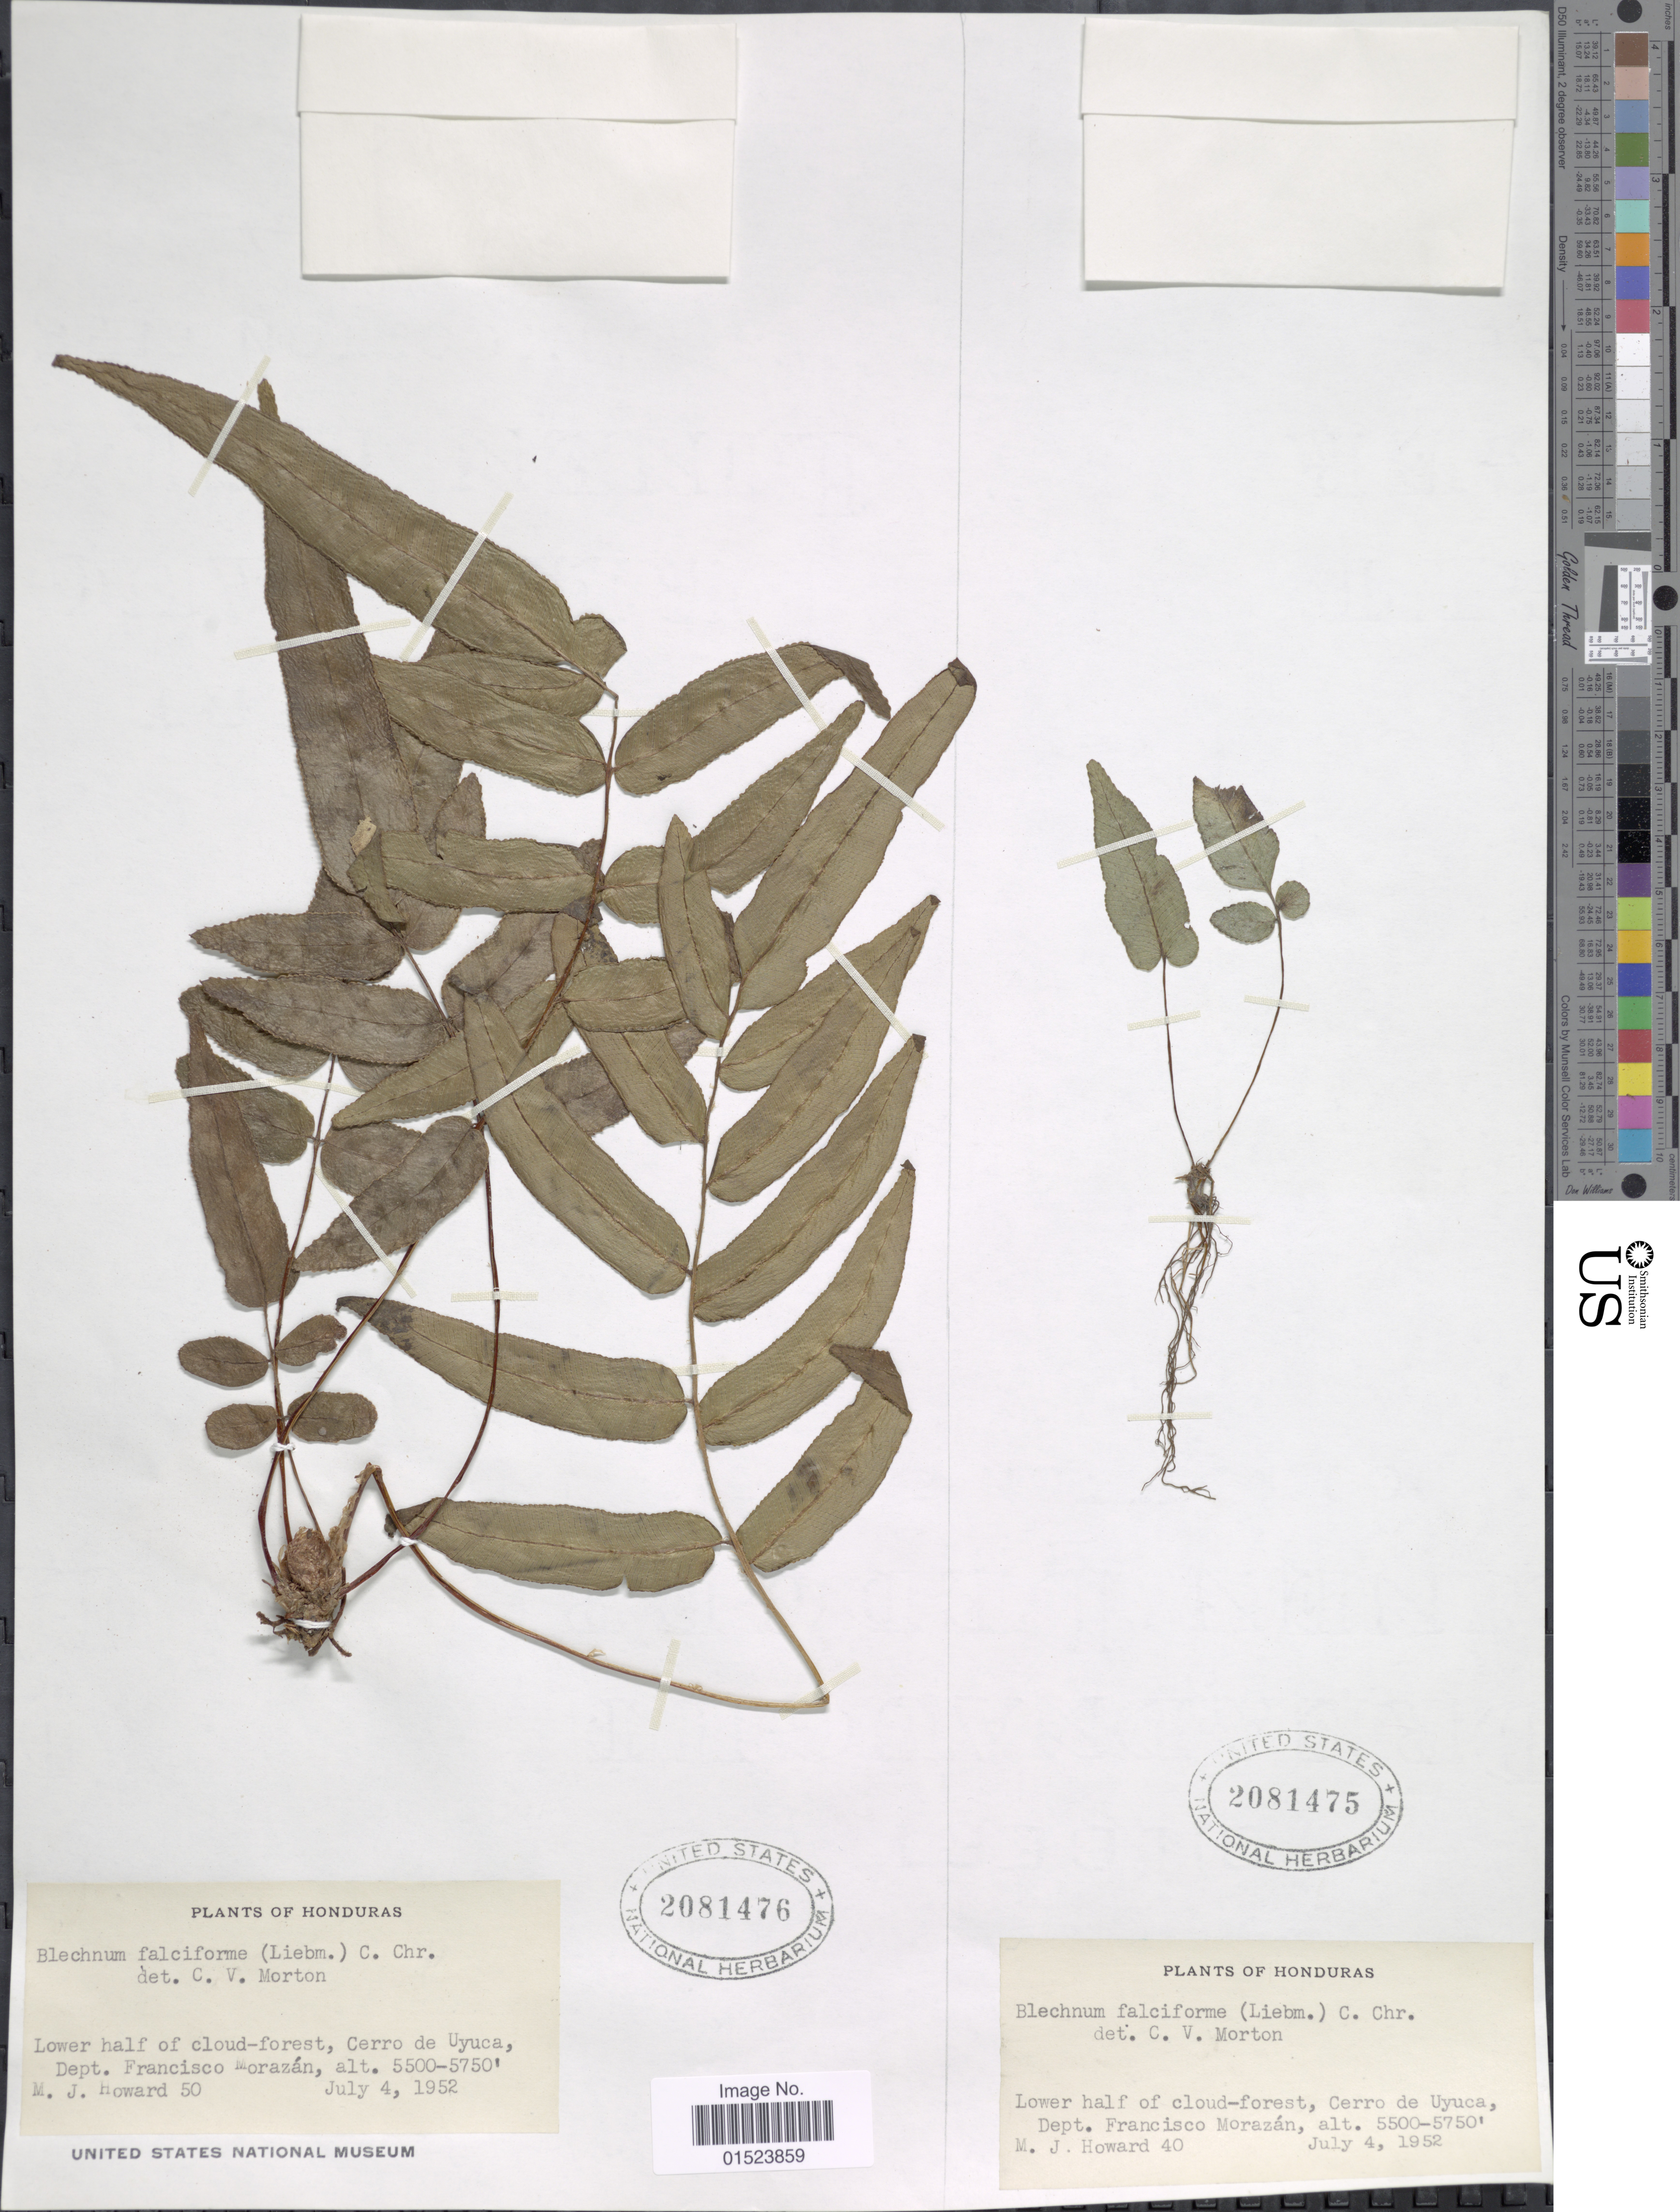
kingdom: Plantae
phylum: Tracheophyta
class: Polypodiopsida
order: Polypodiales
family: Blechnaceae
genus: Blechnum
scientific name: Blechnum falciforme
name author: (Liebm.) C. Chr.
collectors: M. Howard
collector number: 40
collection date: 1952-07-04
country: Honduras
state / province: Fco. Morazán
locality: Lower half of cloud-forest, Cerro de Uyuca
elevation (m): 1676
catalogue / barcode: US 2081475